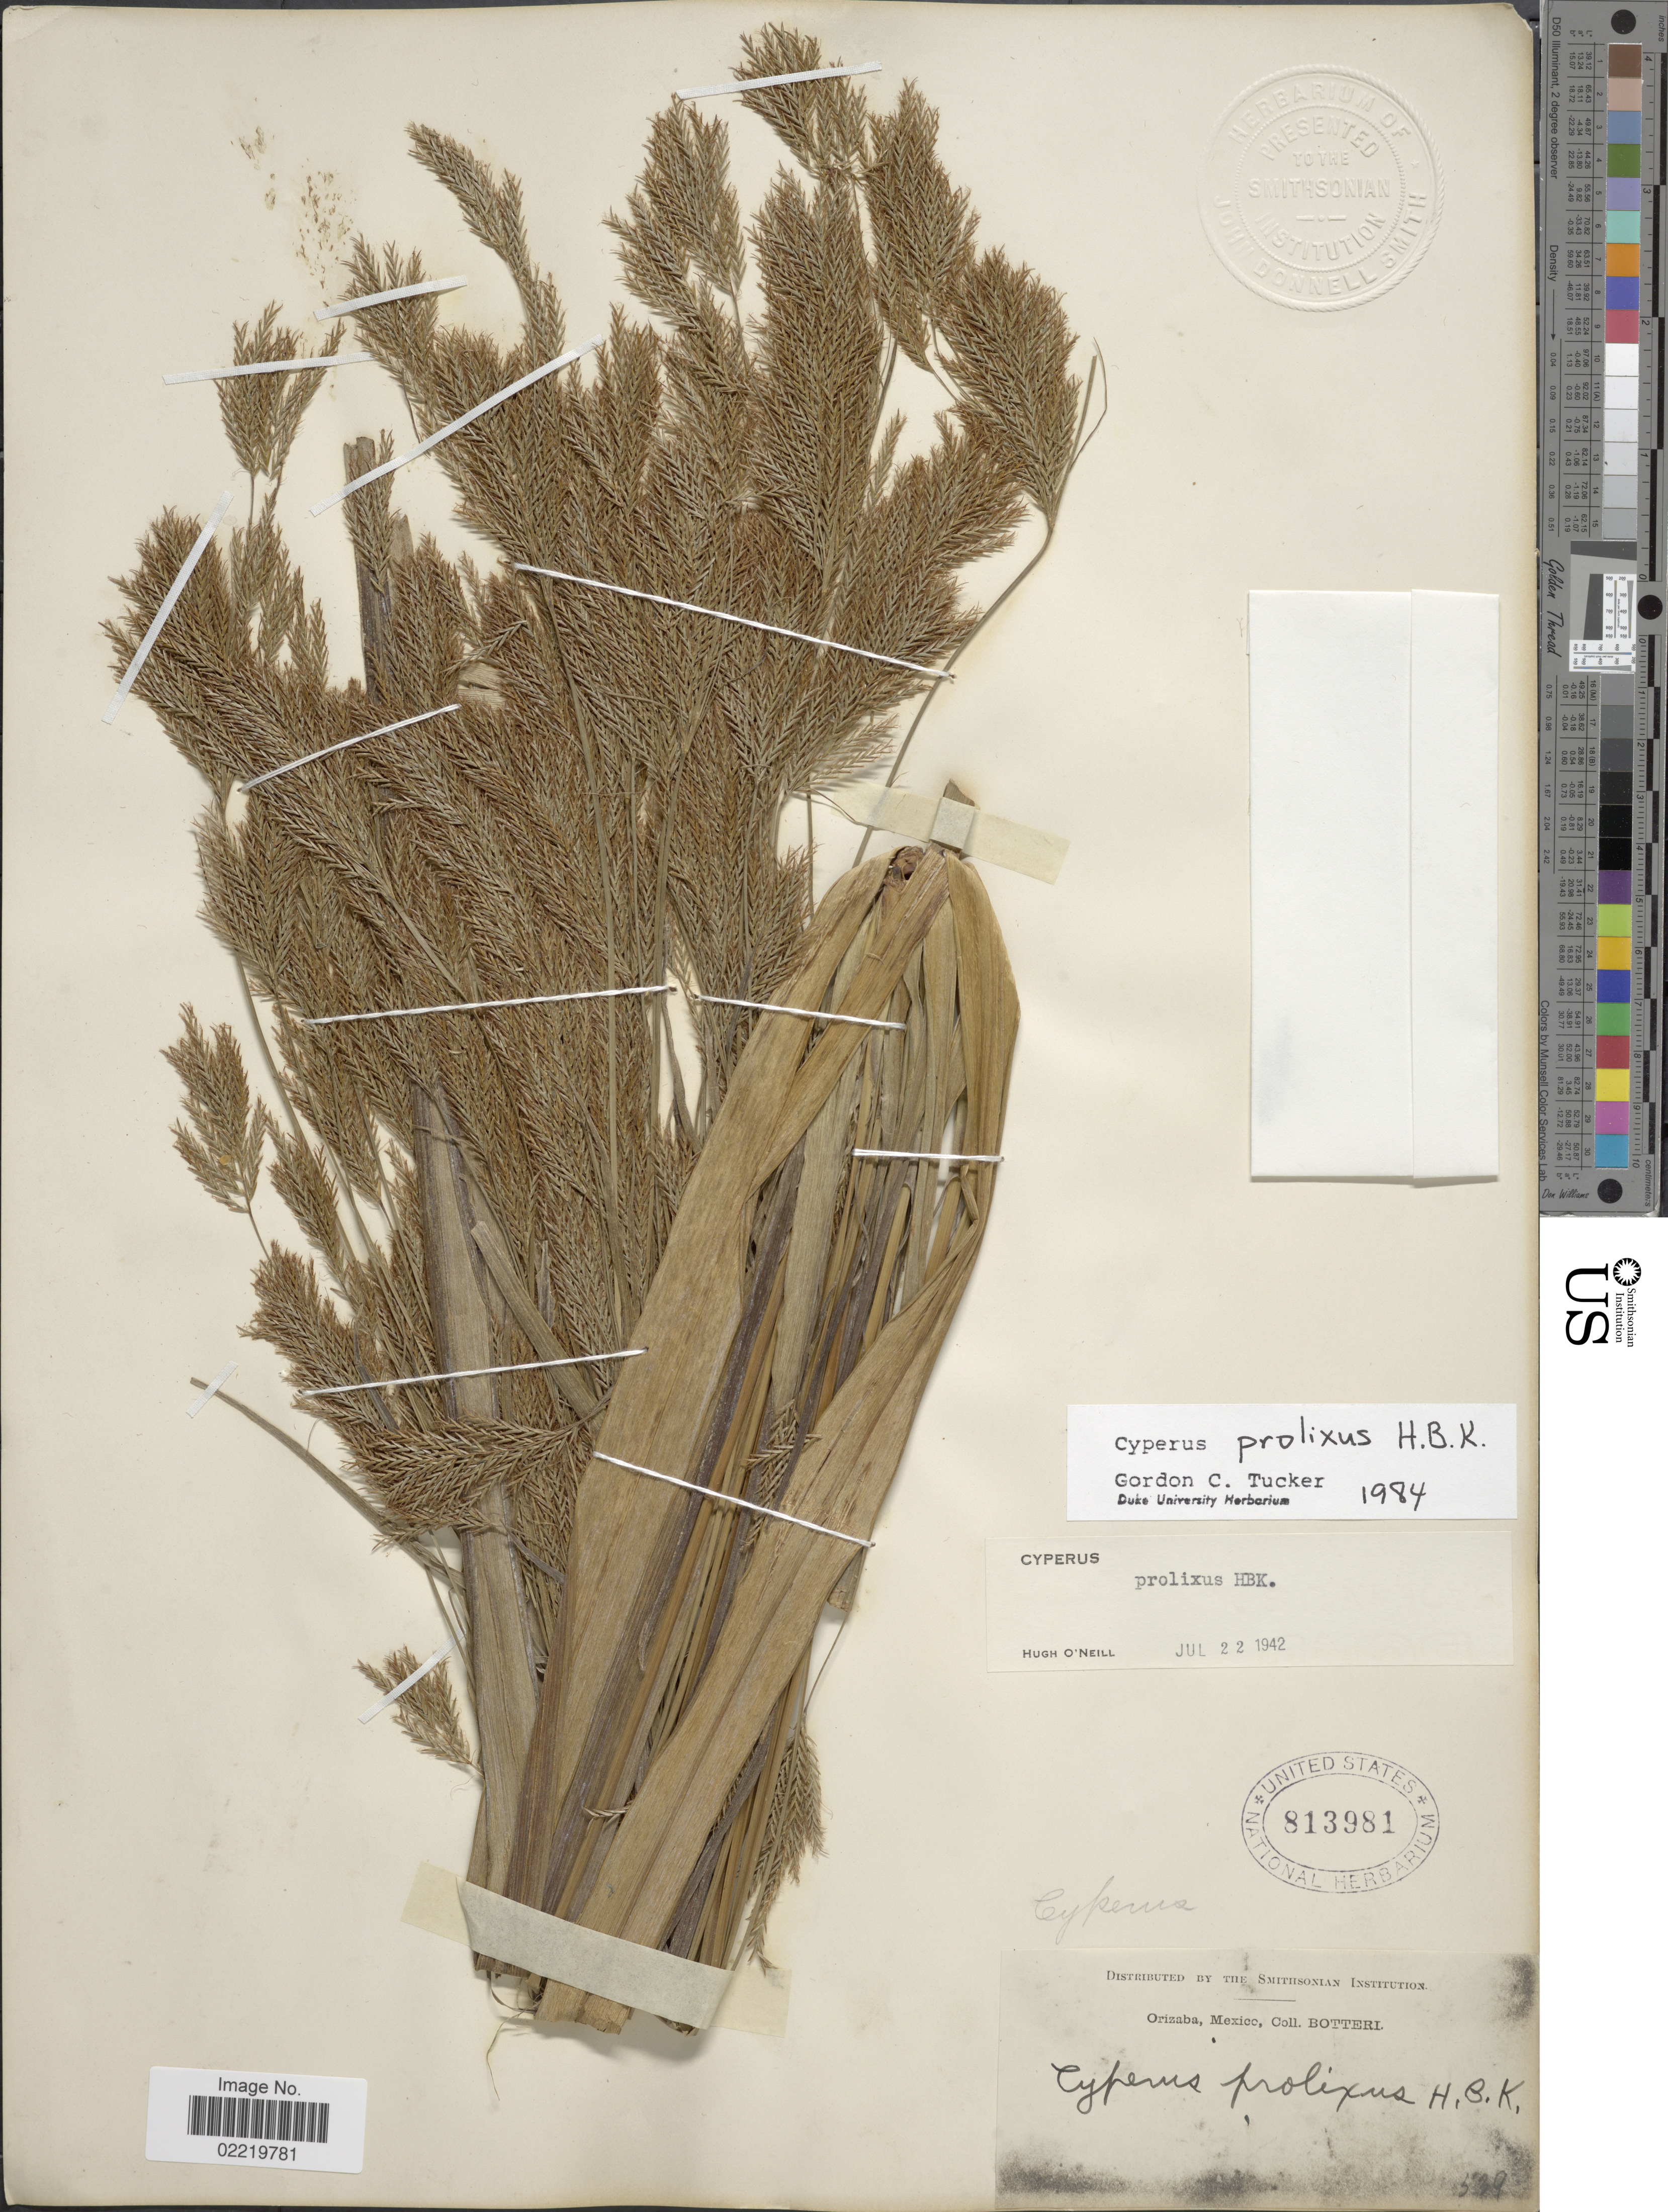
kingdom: Plantae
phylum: Tracheophyta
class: Liliopsida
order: Poales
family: Cyperaceae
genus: Cyperus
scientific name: Cyperus prolixus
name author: Kunth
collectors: -. Botteri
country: Mexico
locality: Orizaba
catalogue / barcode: US 813981